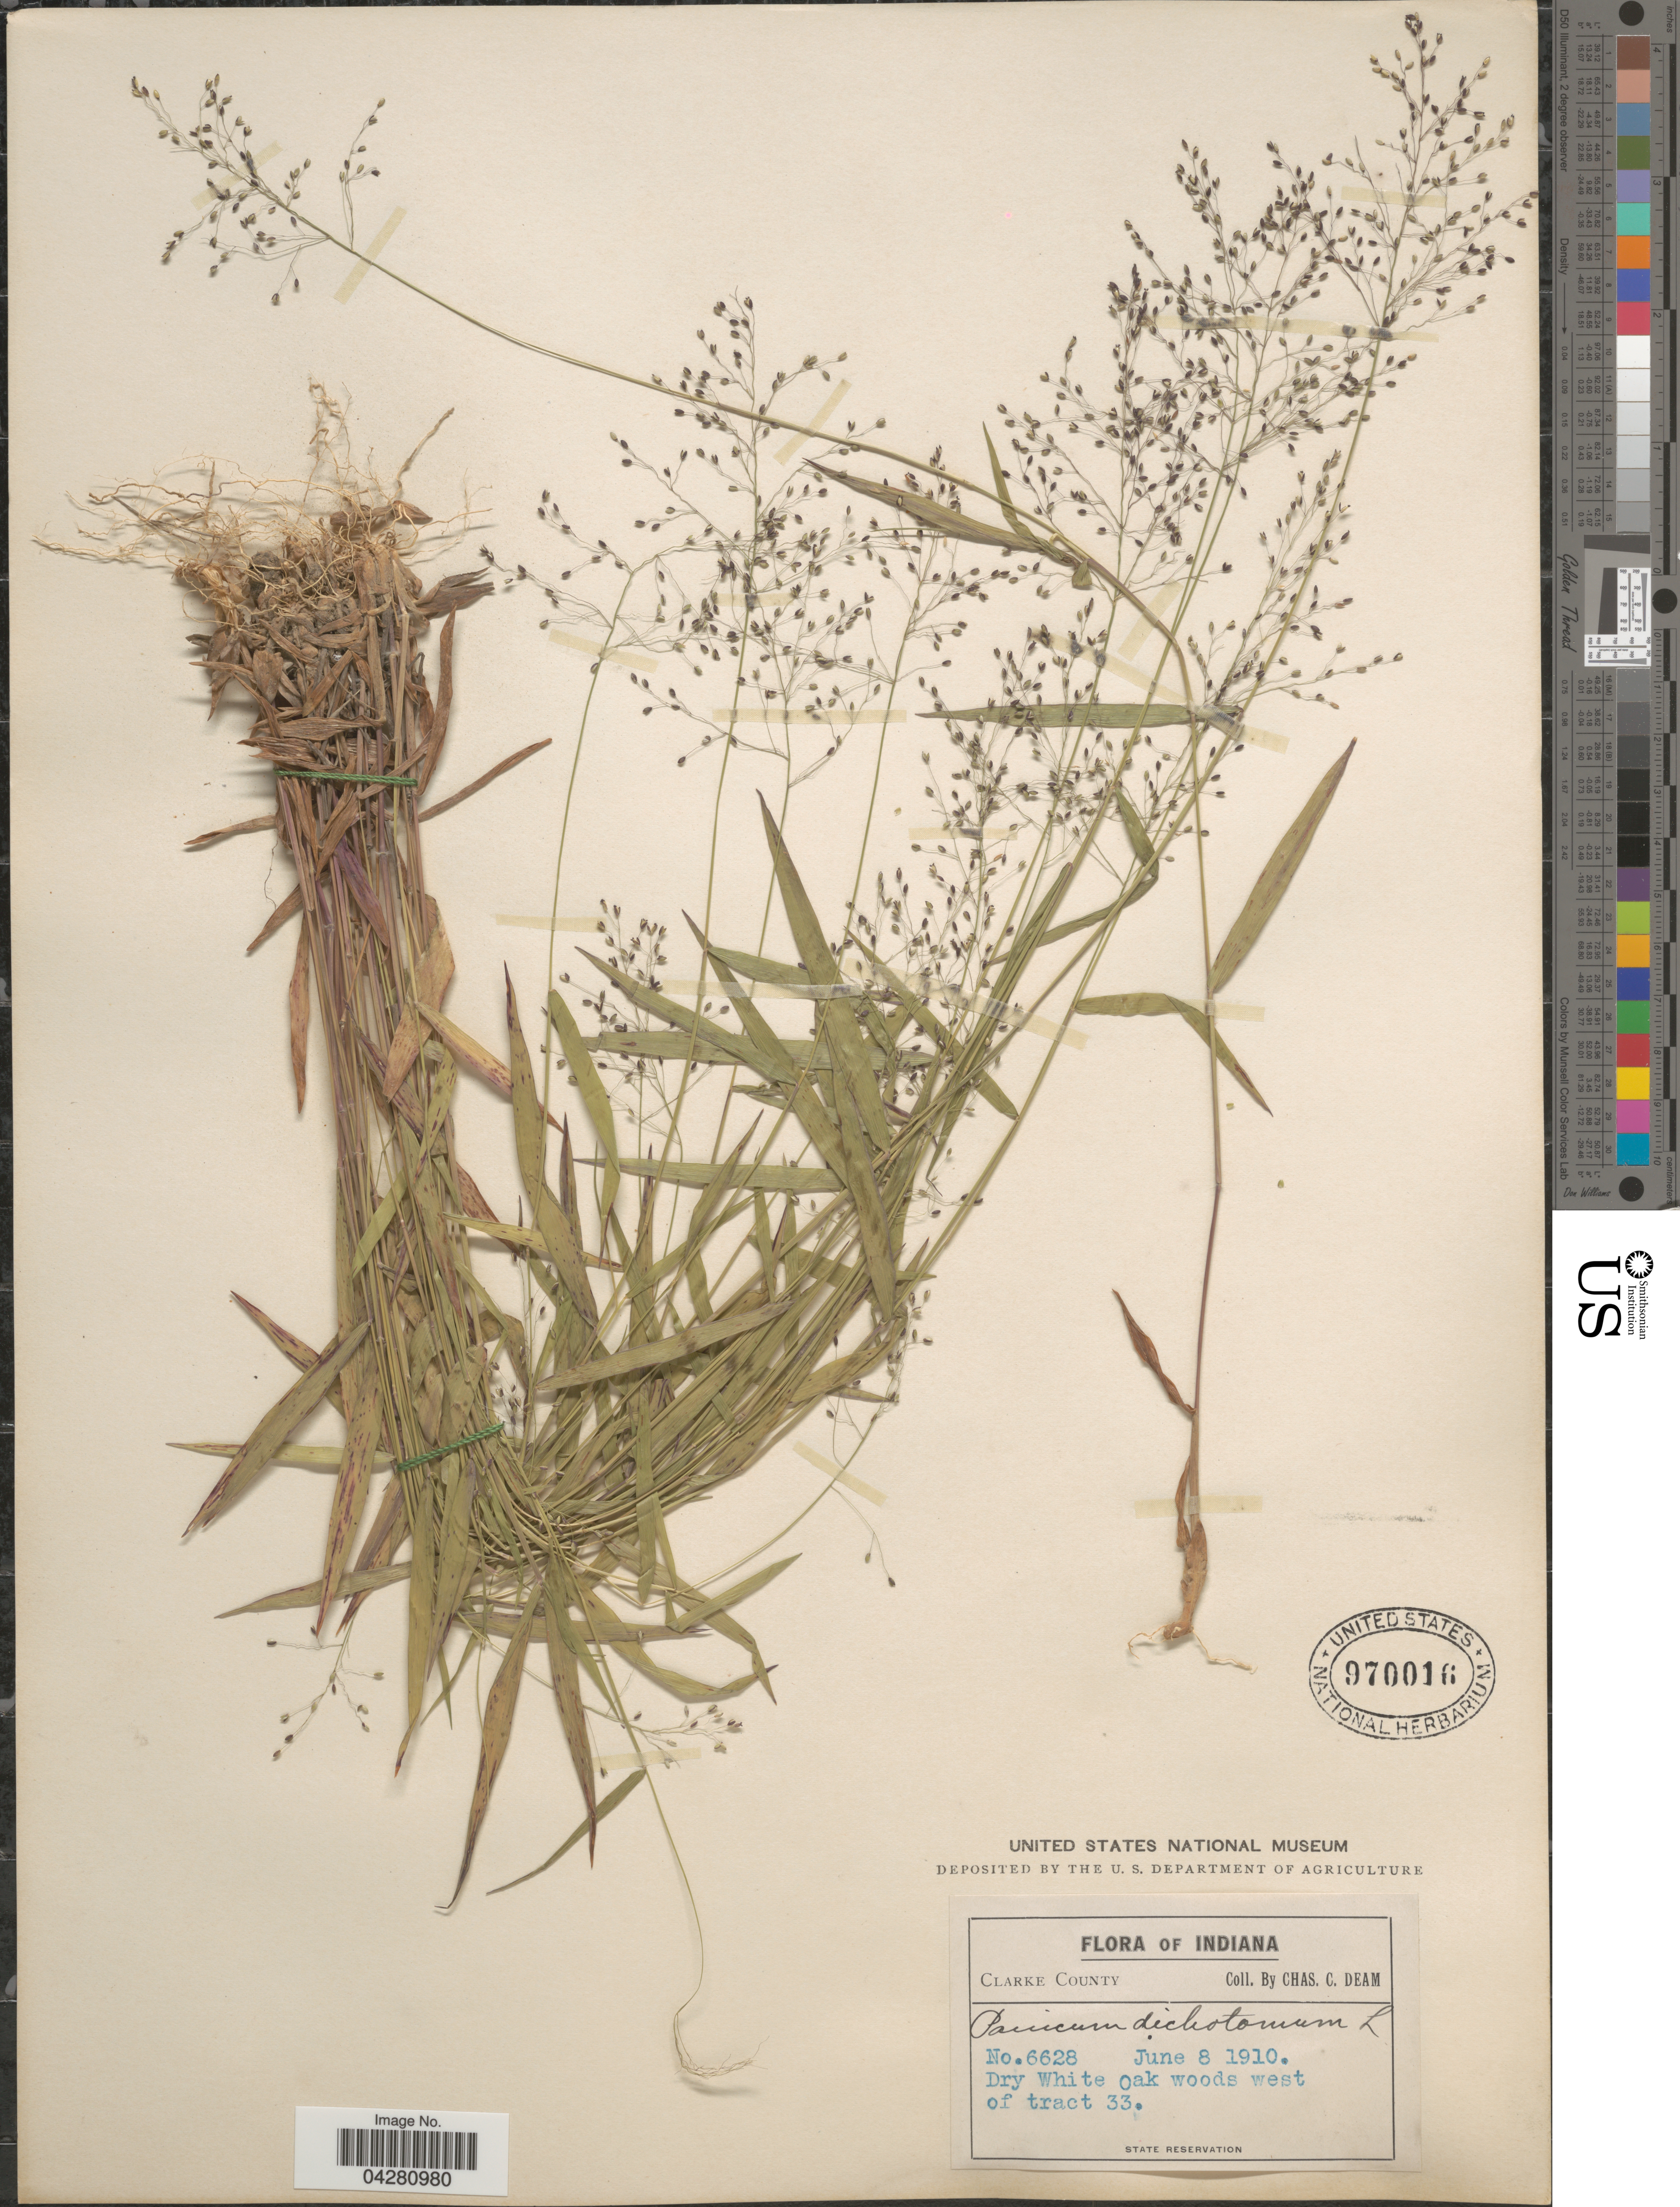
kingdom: Plantae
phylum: Tracheophyta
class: Liliopsida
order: Poales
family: Poaceae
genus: Dichanthelium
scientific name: Dichanthelium dichotomum var. dichotomum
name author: (L.) Gould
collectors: C. C. Deam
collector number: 6628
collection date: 1910-06-08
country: United States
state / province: Indiana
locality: Clarke County. Dry White Oak woods west of tract 33.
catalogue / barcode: US 970016